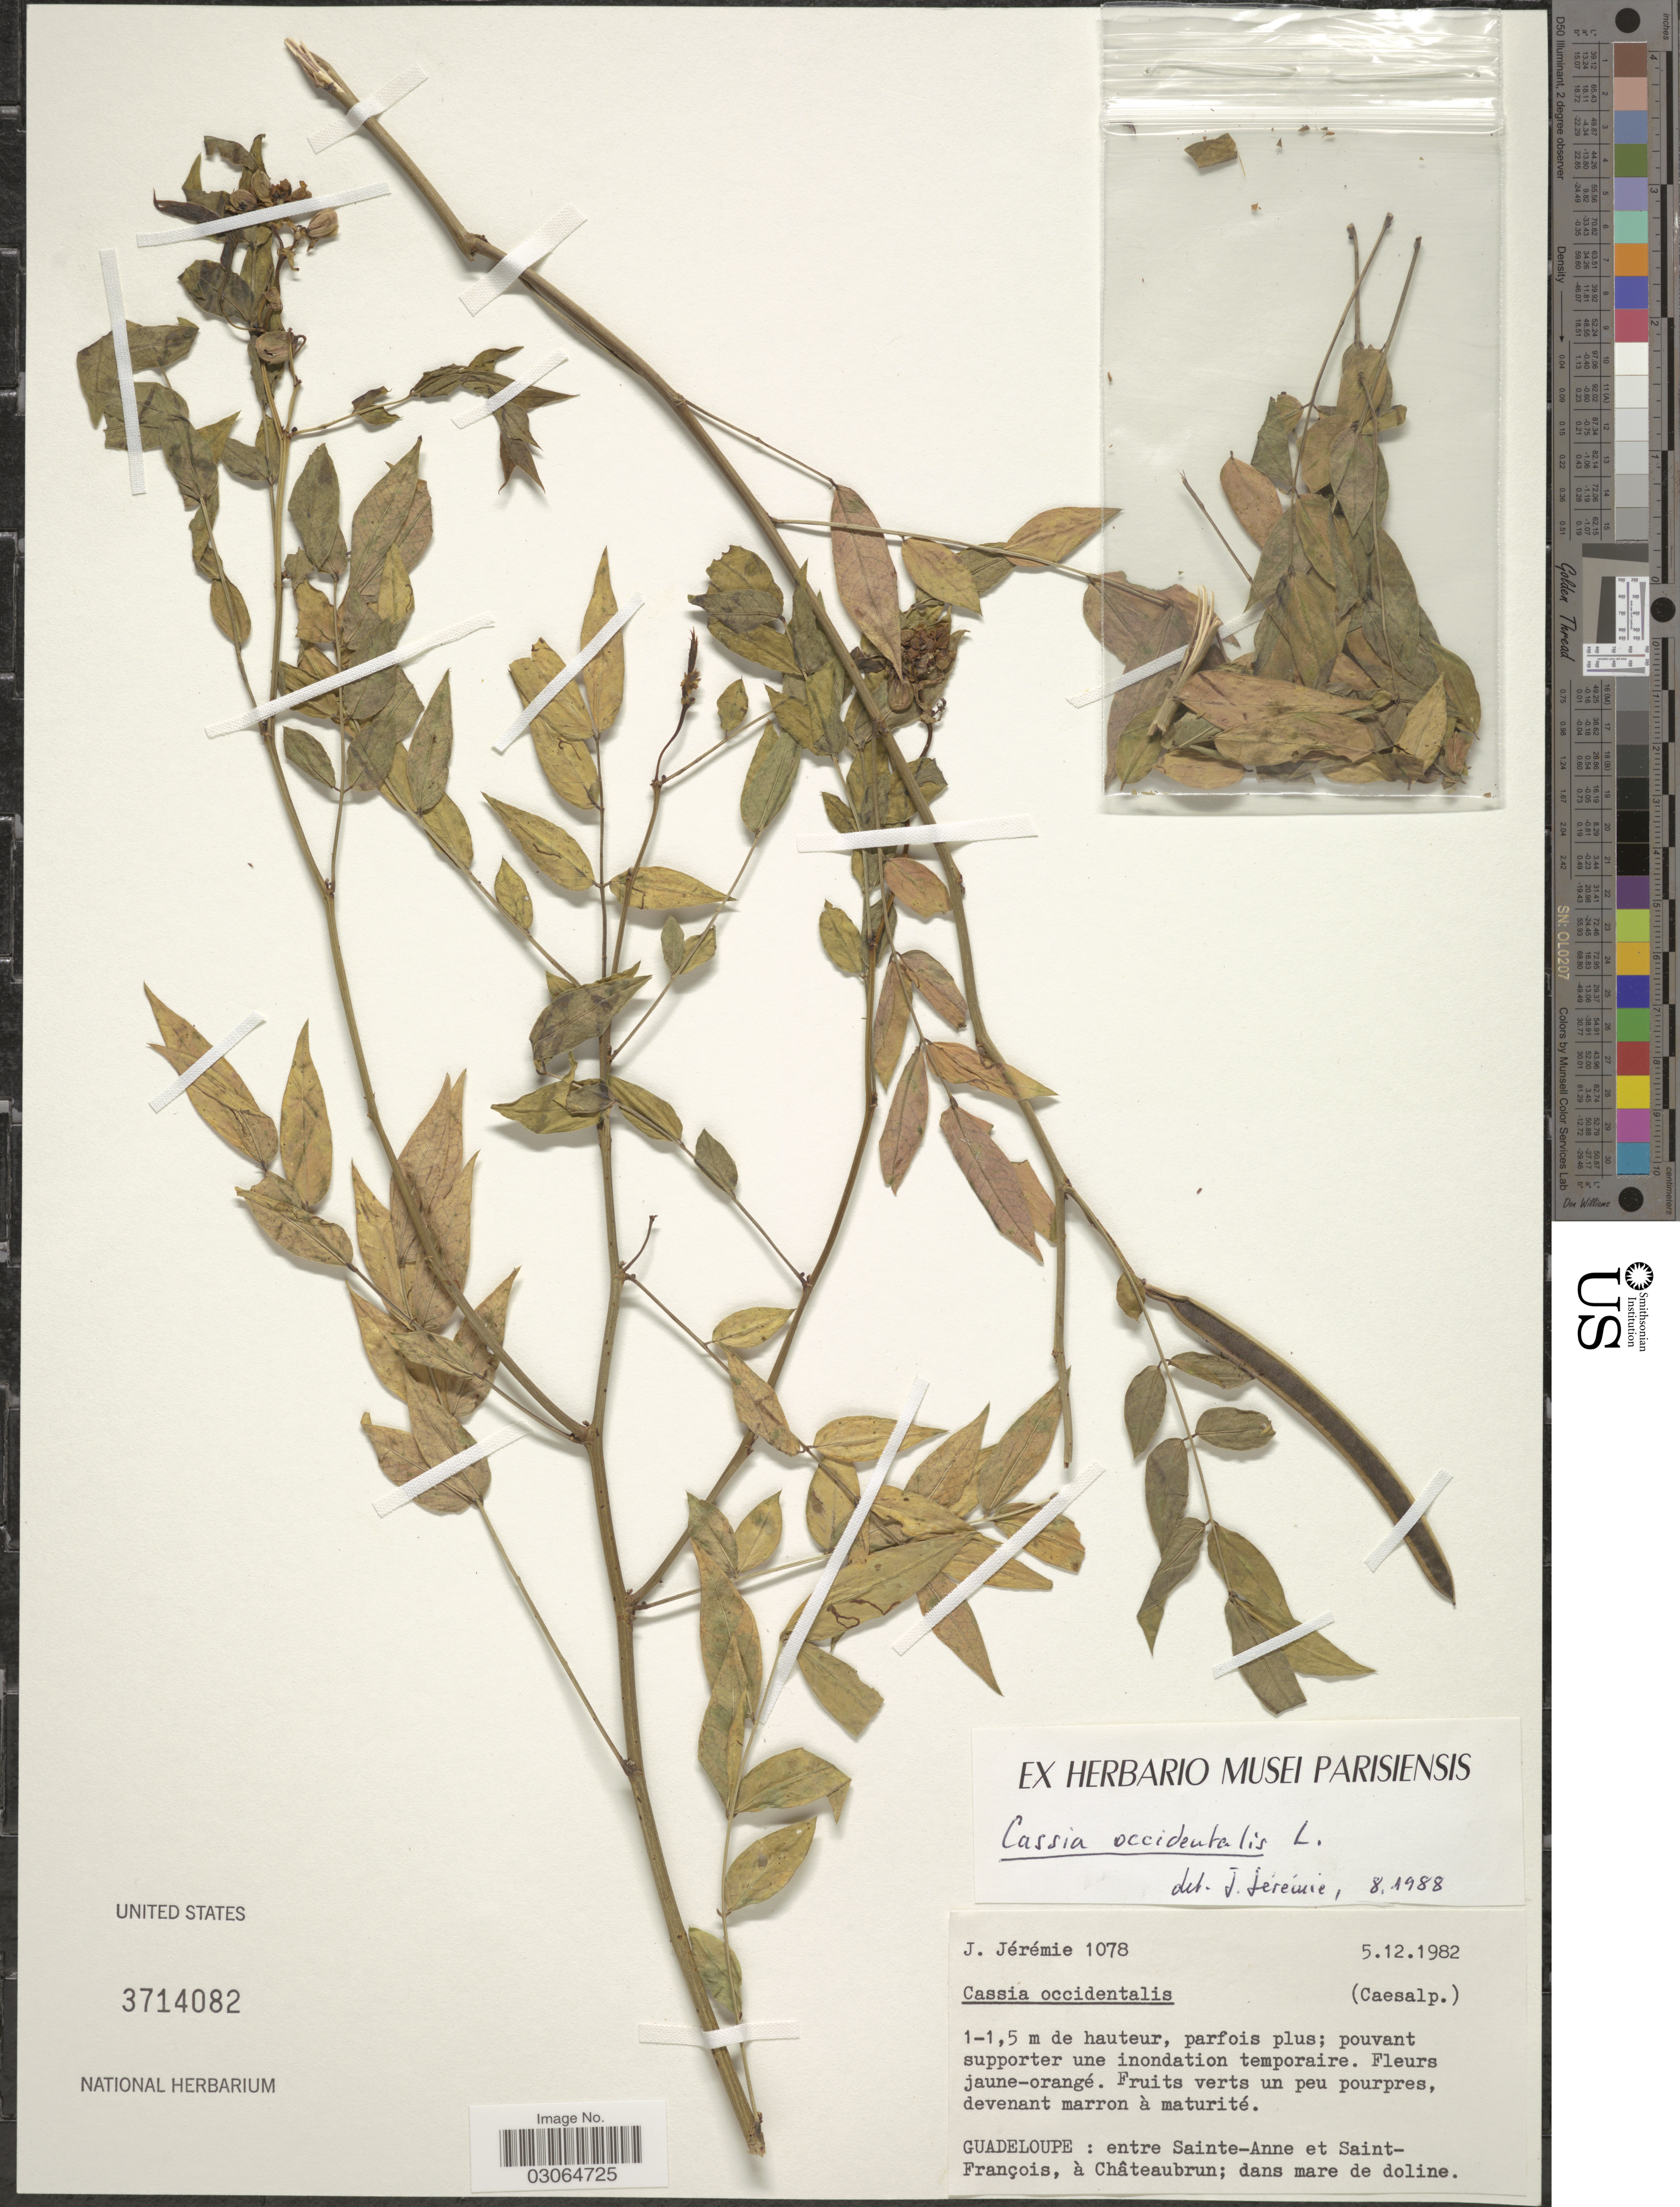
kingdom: Plantae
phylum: Tracheophyta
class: Magnoliopsida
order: Fabales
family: Fabaceae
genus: Senna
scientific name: Senna occidentalis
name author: (L.) Link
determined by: Strong, M. T., (US), Smithsonian Institution - National Museum of Natural History (UNITED STATES)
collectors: J. Jérémie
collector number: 1078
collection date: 1982-12-05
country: Guadeloupe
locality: Entre Sainte-Anne et Saint-François, à Châteaubrun, dans mare de doline.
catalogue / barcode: US 3714082